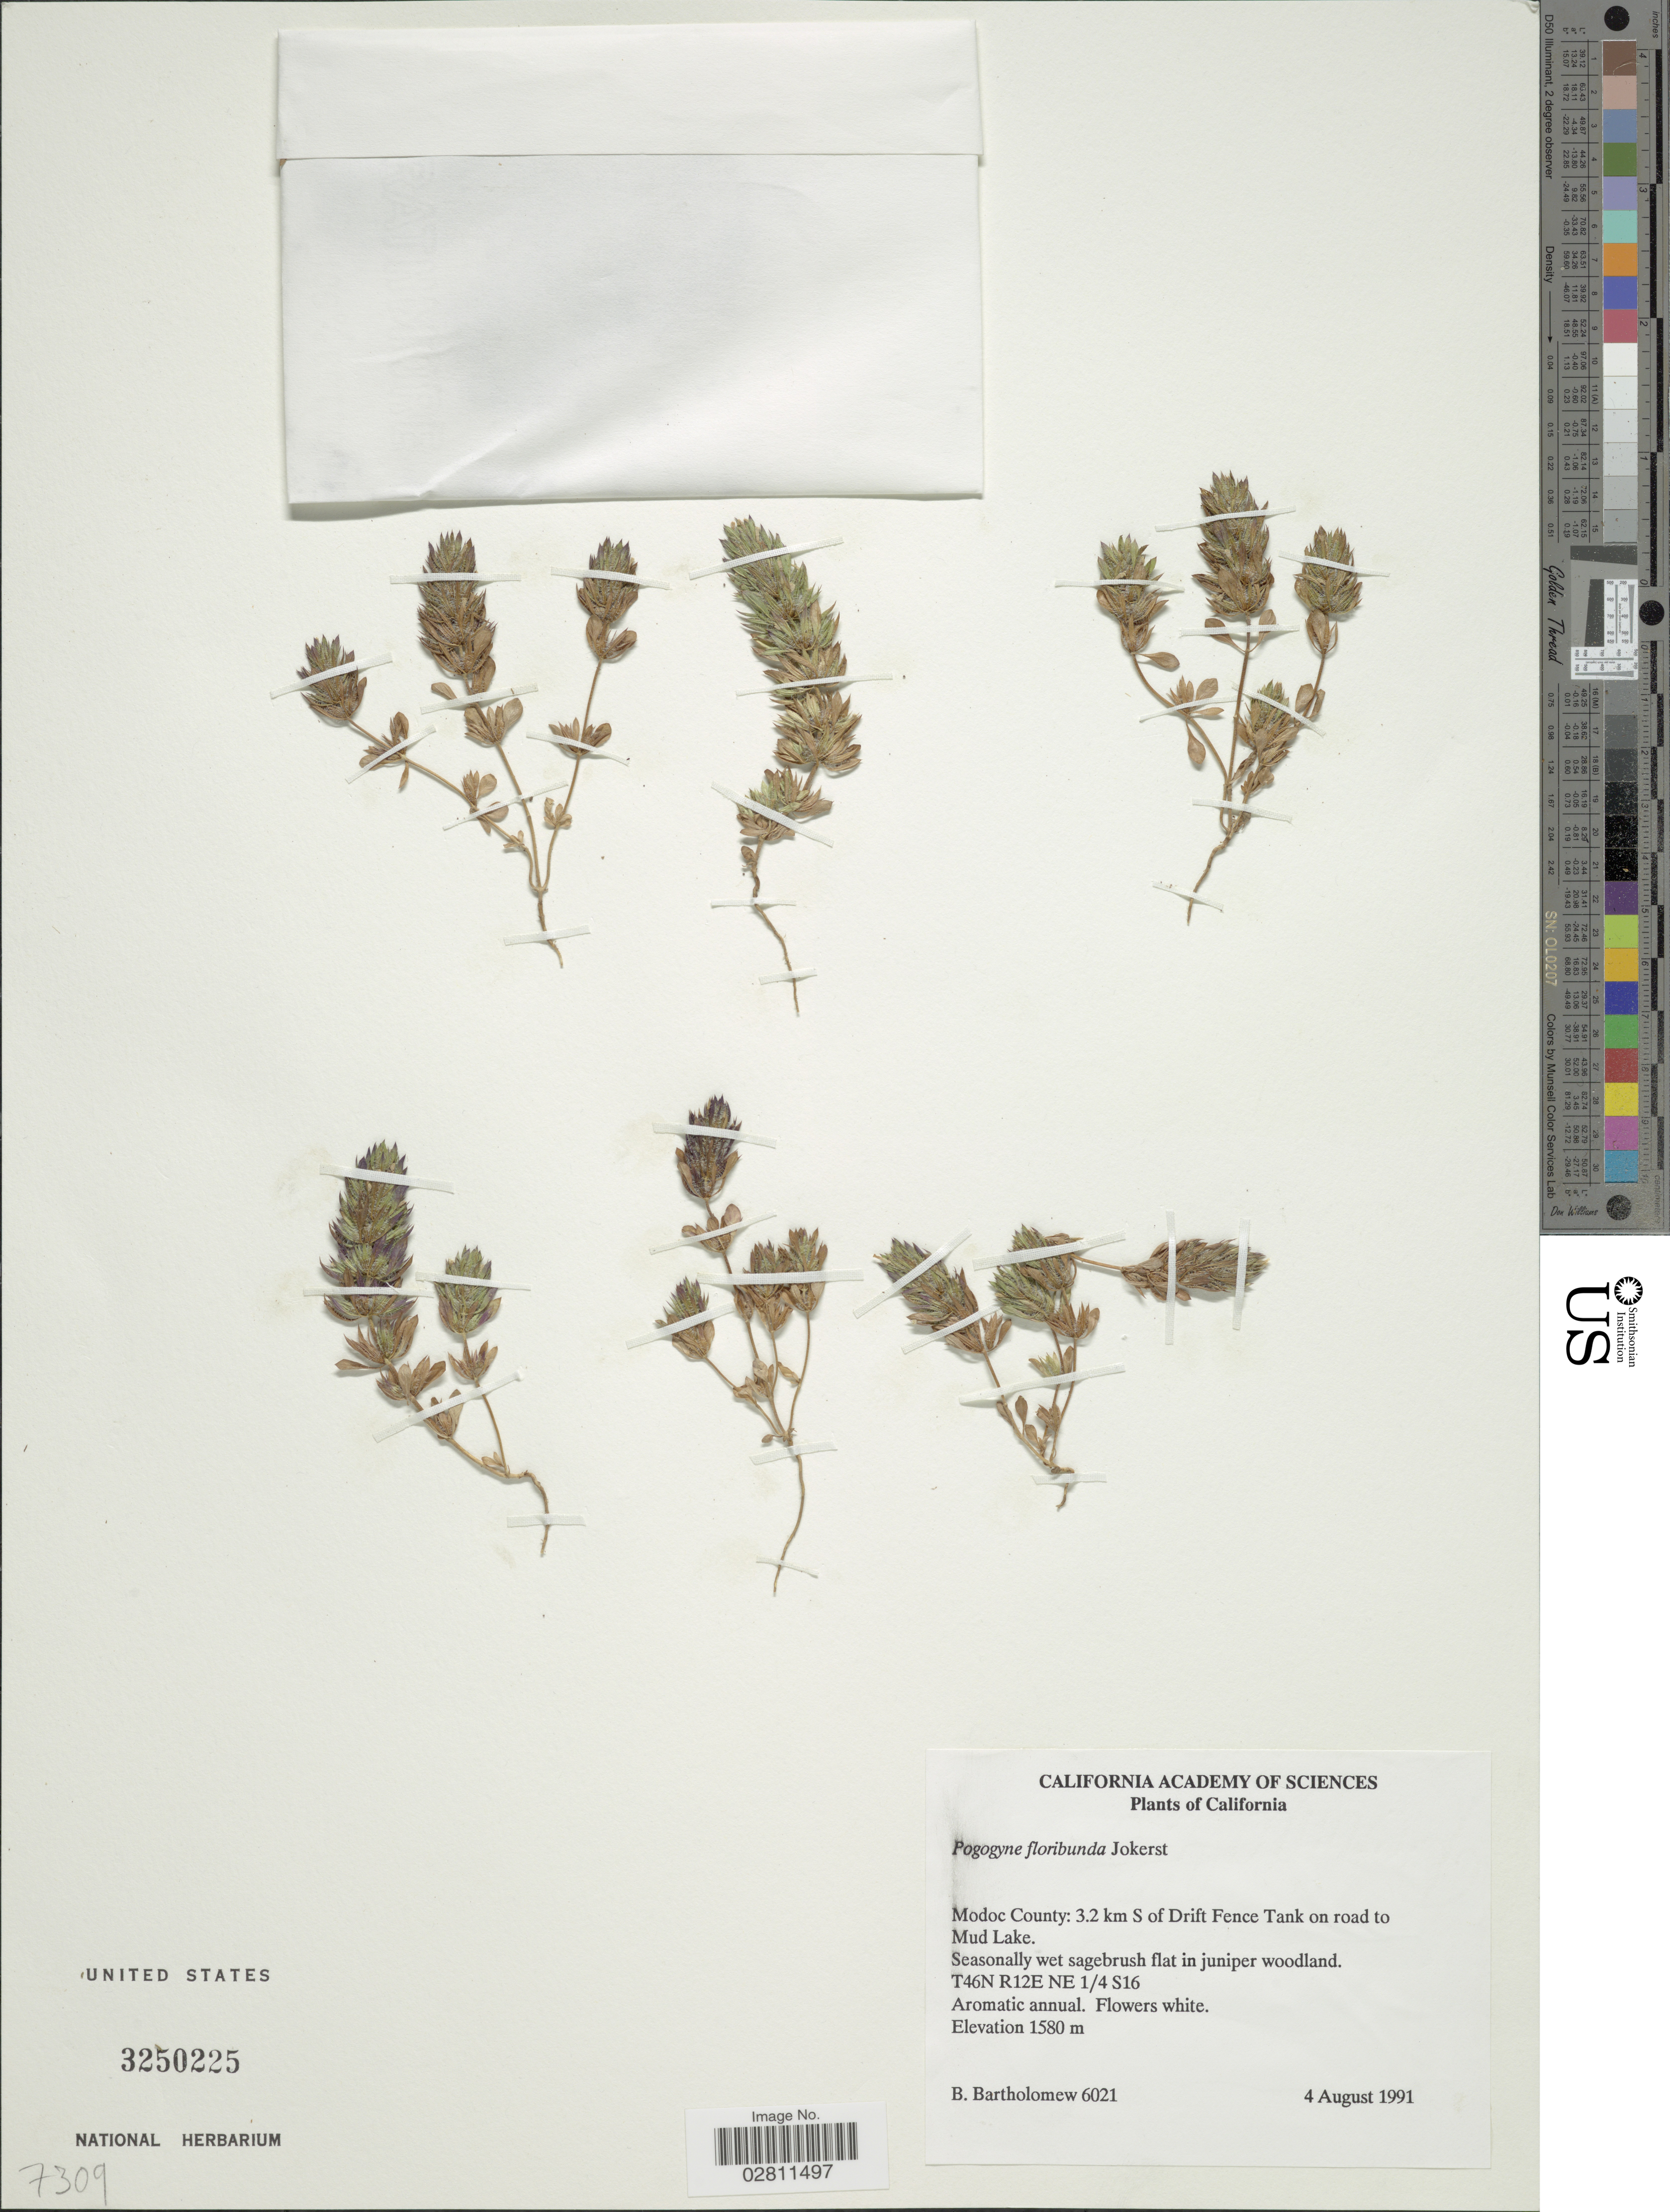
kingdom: Plantae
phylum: Tracheophyta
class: Magnoliopsida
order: Lamiales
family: Lamiaceae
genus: Pogogyne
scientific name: Pogogyne floribunda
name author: Jokerst.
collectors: B. Bartholomew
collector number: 6021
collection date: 1991-08-04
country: United States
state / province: California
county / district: Modoc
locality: Modoc County: 3.2 km S of Drift Fence Tank on road to Mud Lake. T46N R12E NE 1/4 S16.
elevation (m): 1580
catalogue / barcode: US 3250225